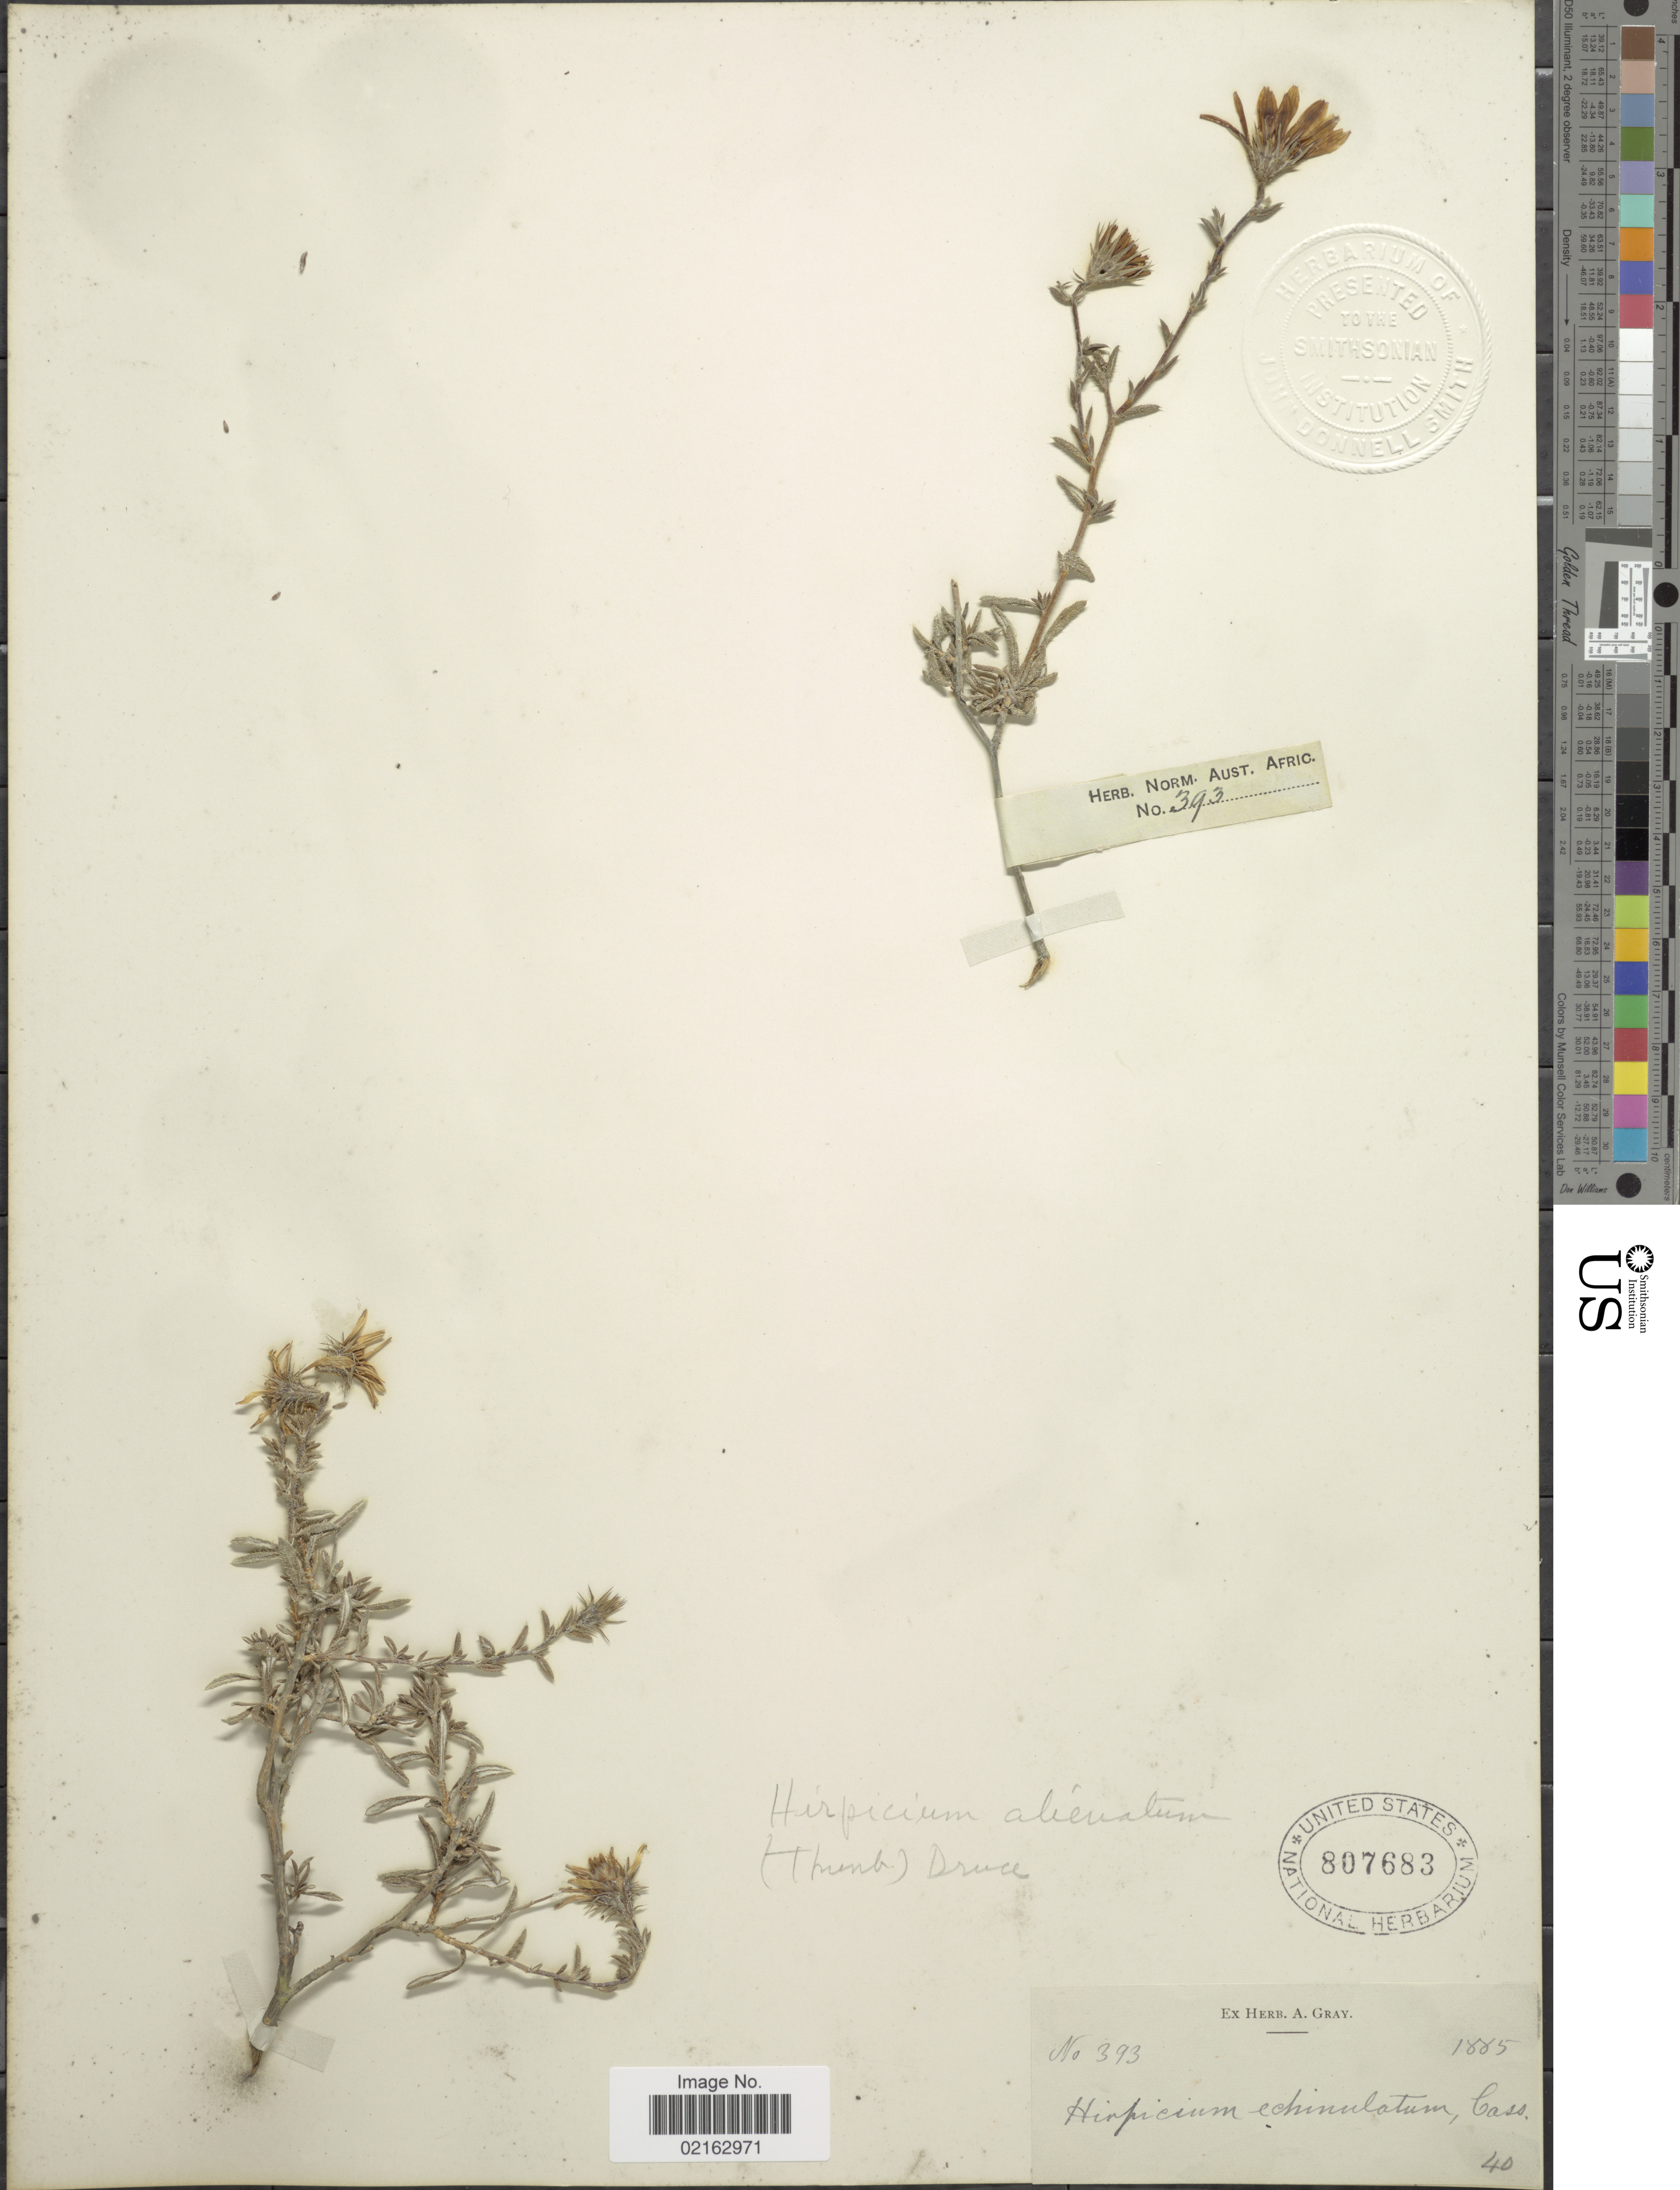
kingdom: Plantae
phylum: Tracheophyta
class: Magnoliopsida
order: Asterales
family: Asteraceae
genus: Hirpicium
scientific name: Hirpicium alienatum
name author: (Thunb.) Druce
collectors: ex Herb. A. Gray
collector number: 393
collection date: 1885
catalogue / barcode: US 807683